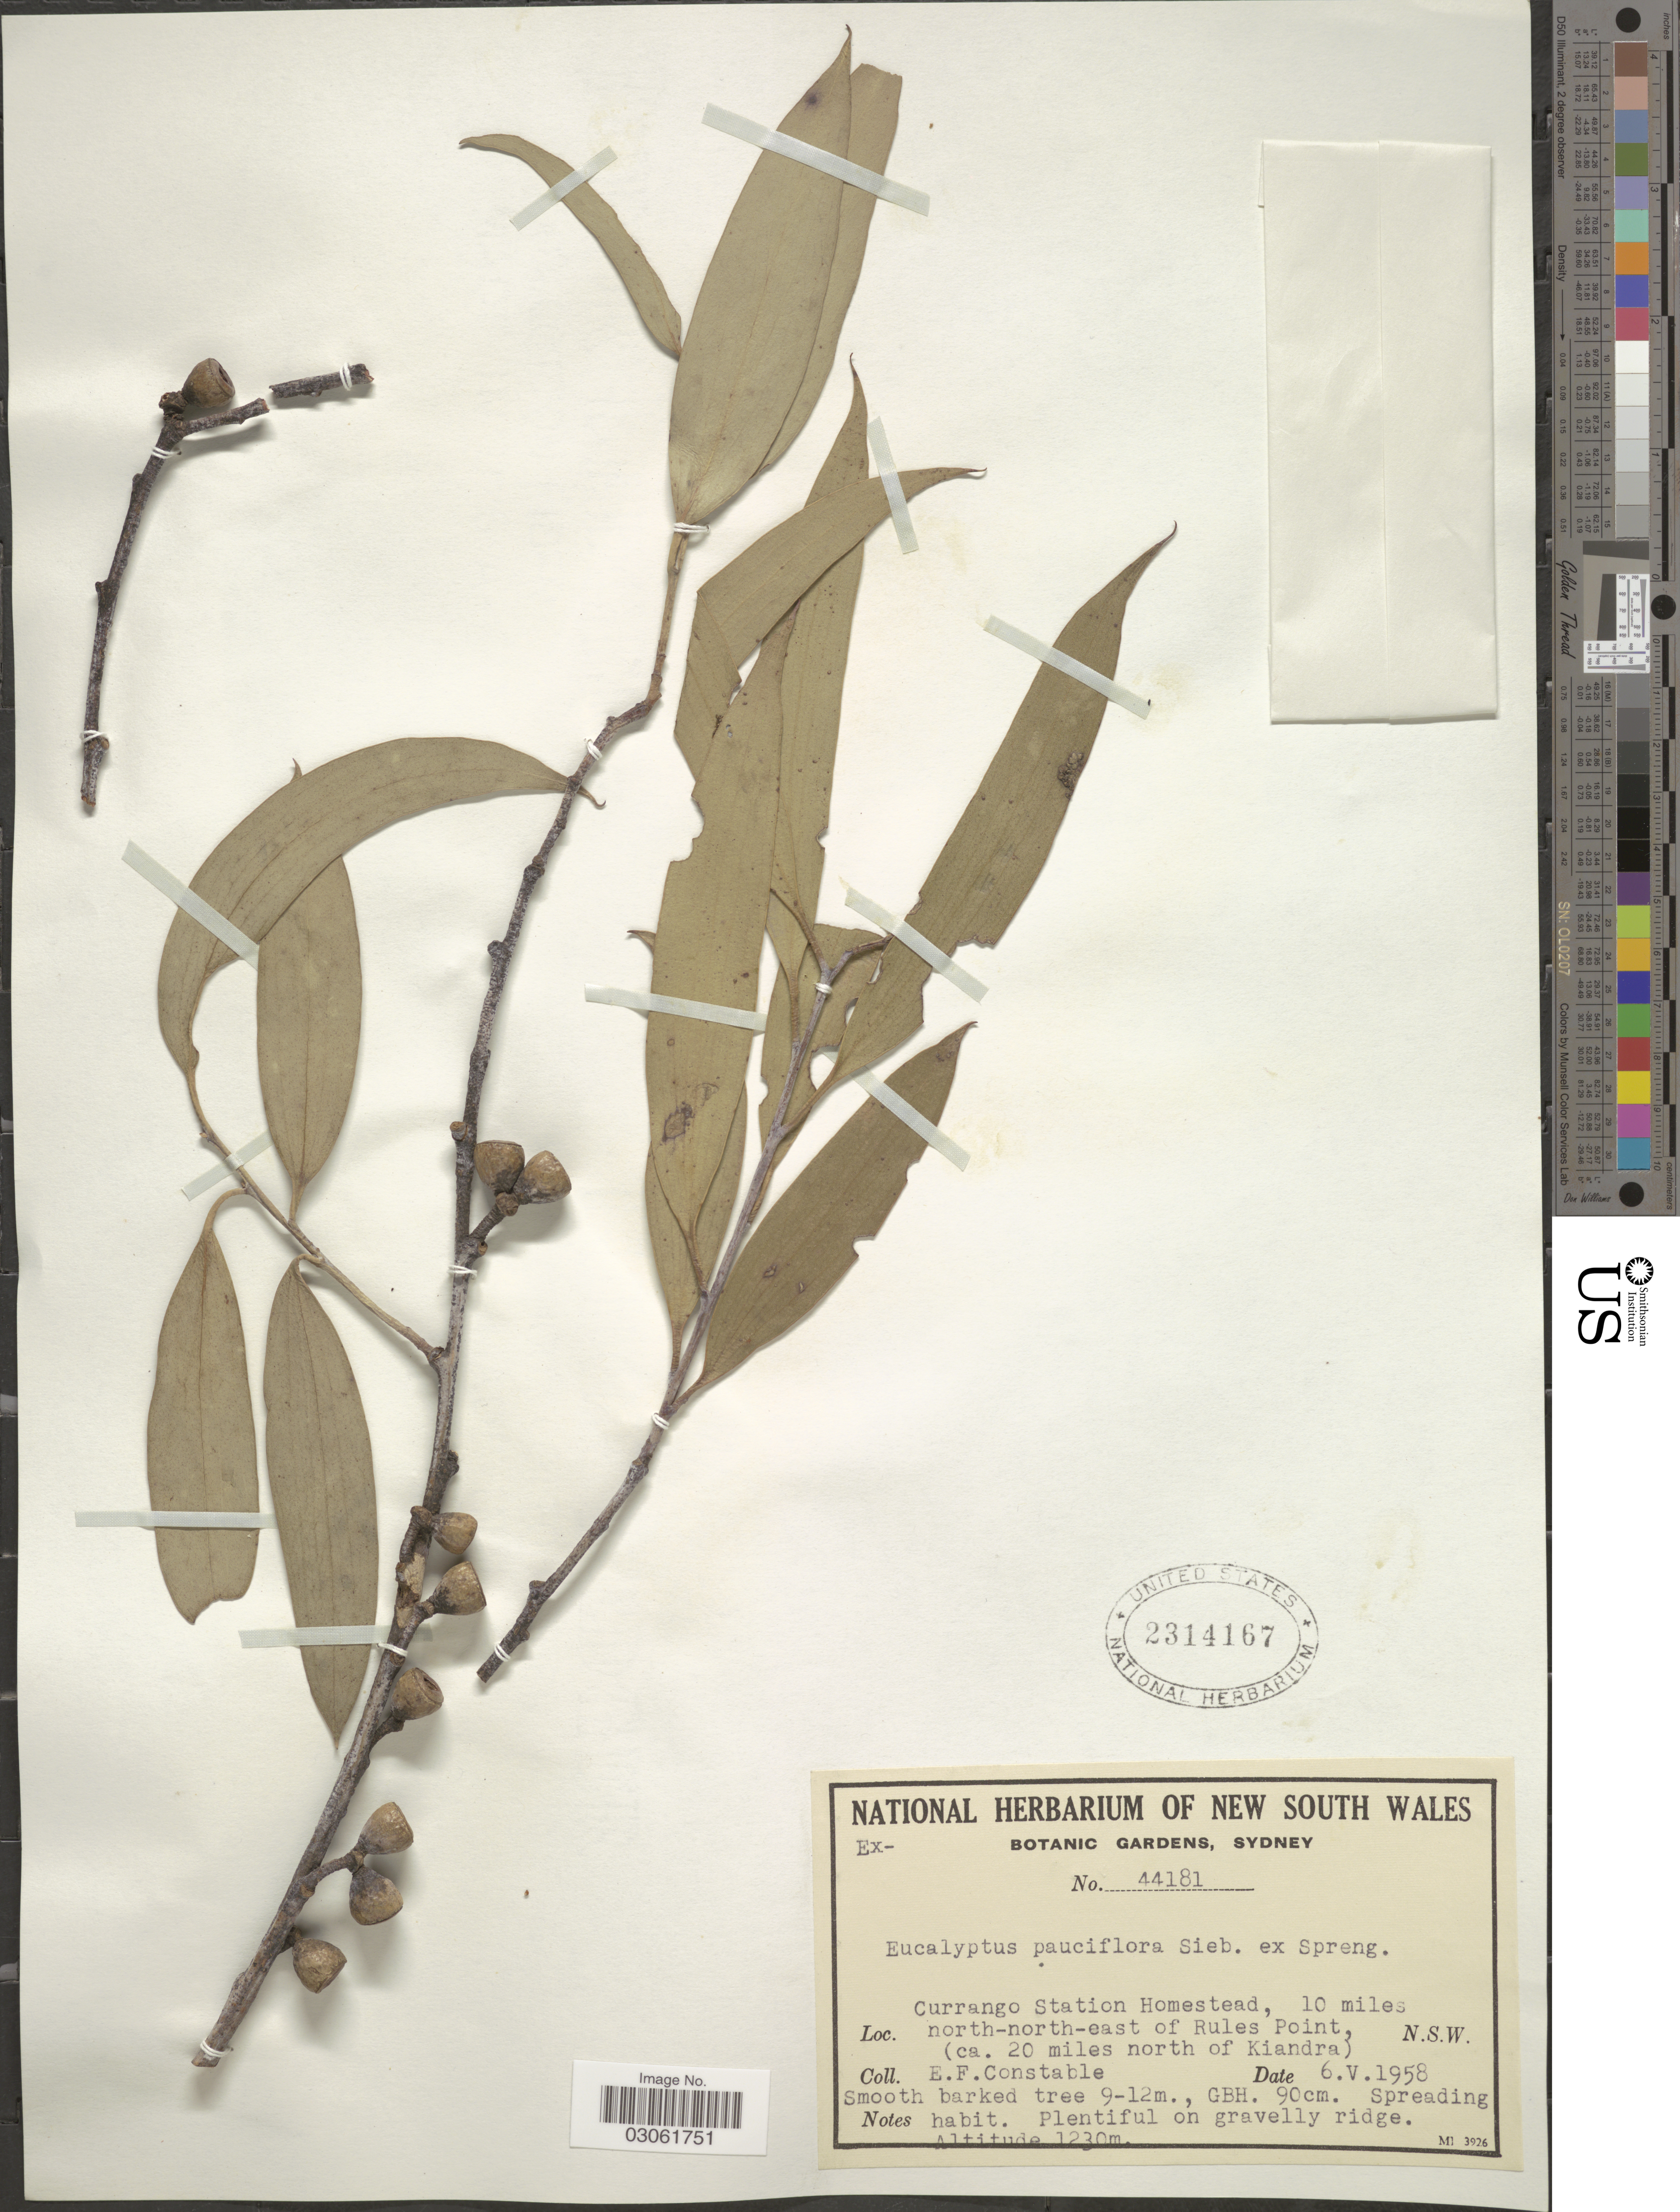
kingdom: Plantae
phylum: Tracheophyta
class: Magnoliopsida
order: Myrtales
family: Myrtaceae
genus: Eucalyptus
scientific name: Eucalyptus pauciflora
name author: Sieber ex Spreng.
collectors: E. F. Constable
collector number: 44181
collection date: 1958-05-06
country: Australia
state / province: New South Wales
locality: Currango Station Homestead, 10 miles north-north-east of Rules Point, (ca. 20 miles north of Kiandra).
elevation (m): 1230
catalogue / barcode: US 2314167